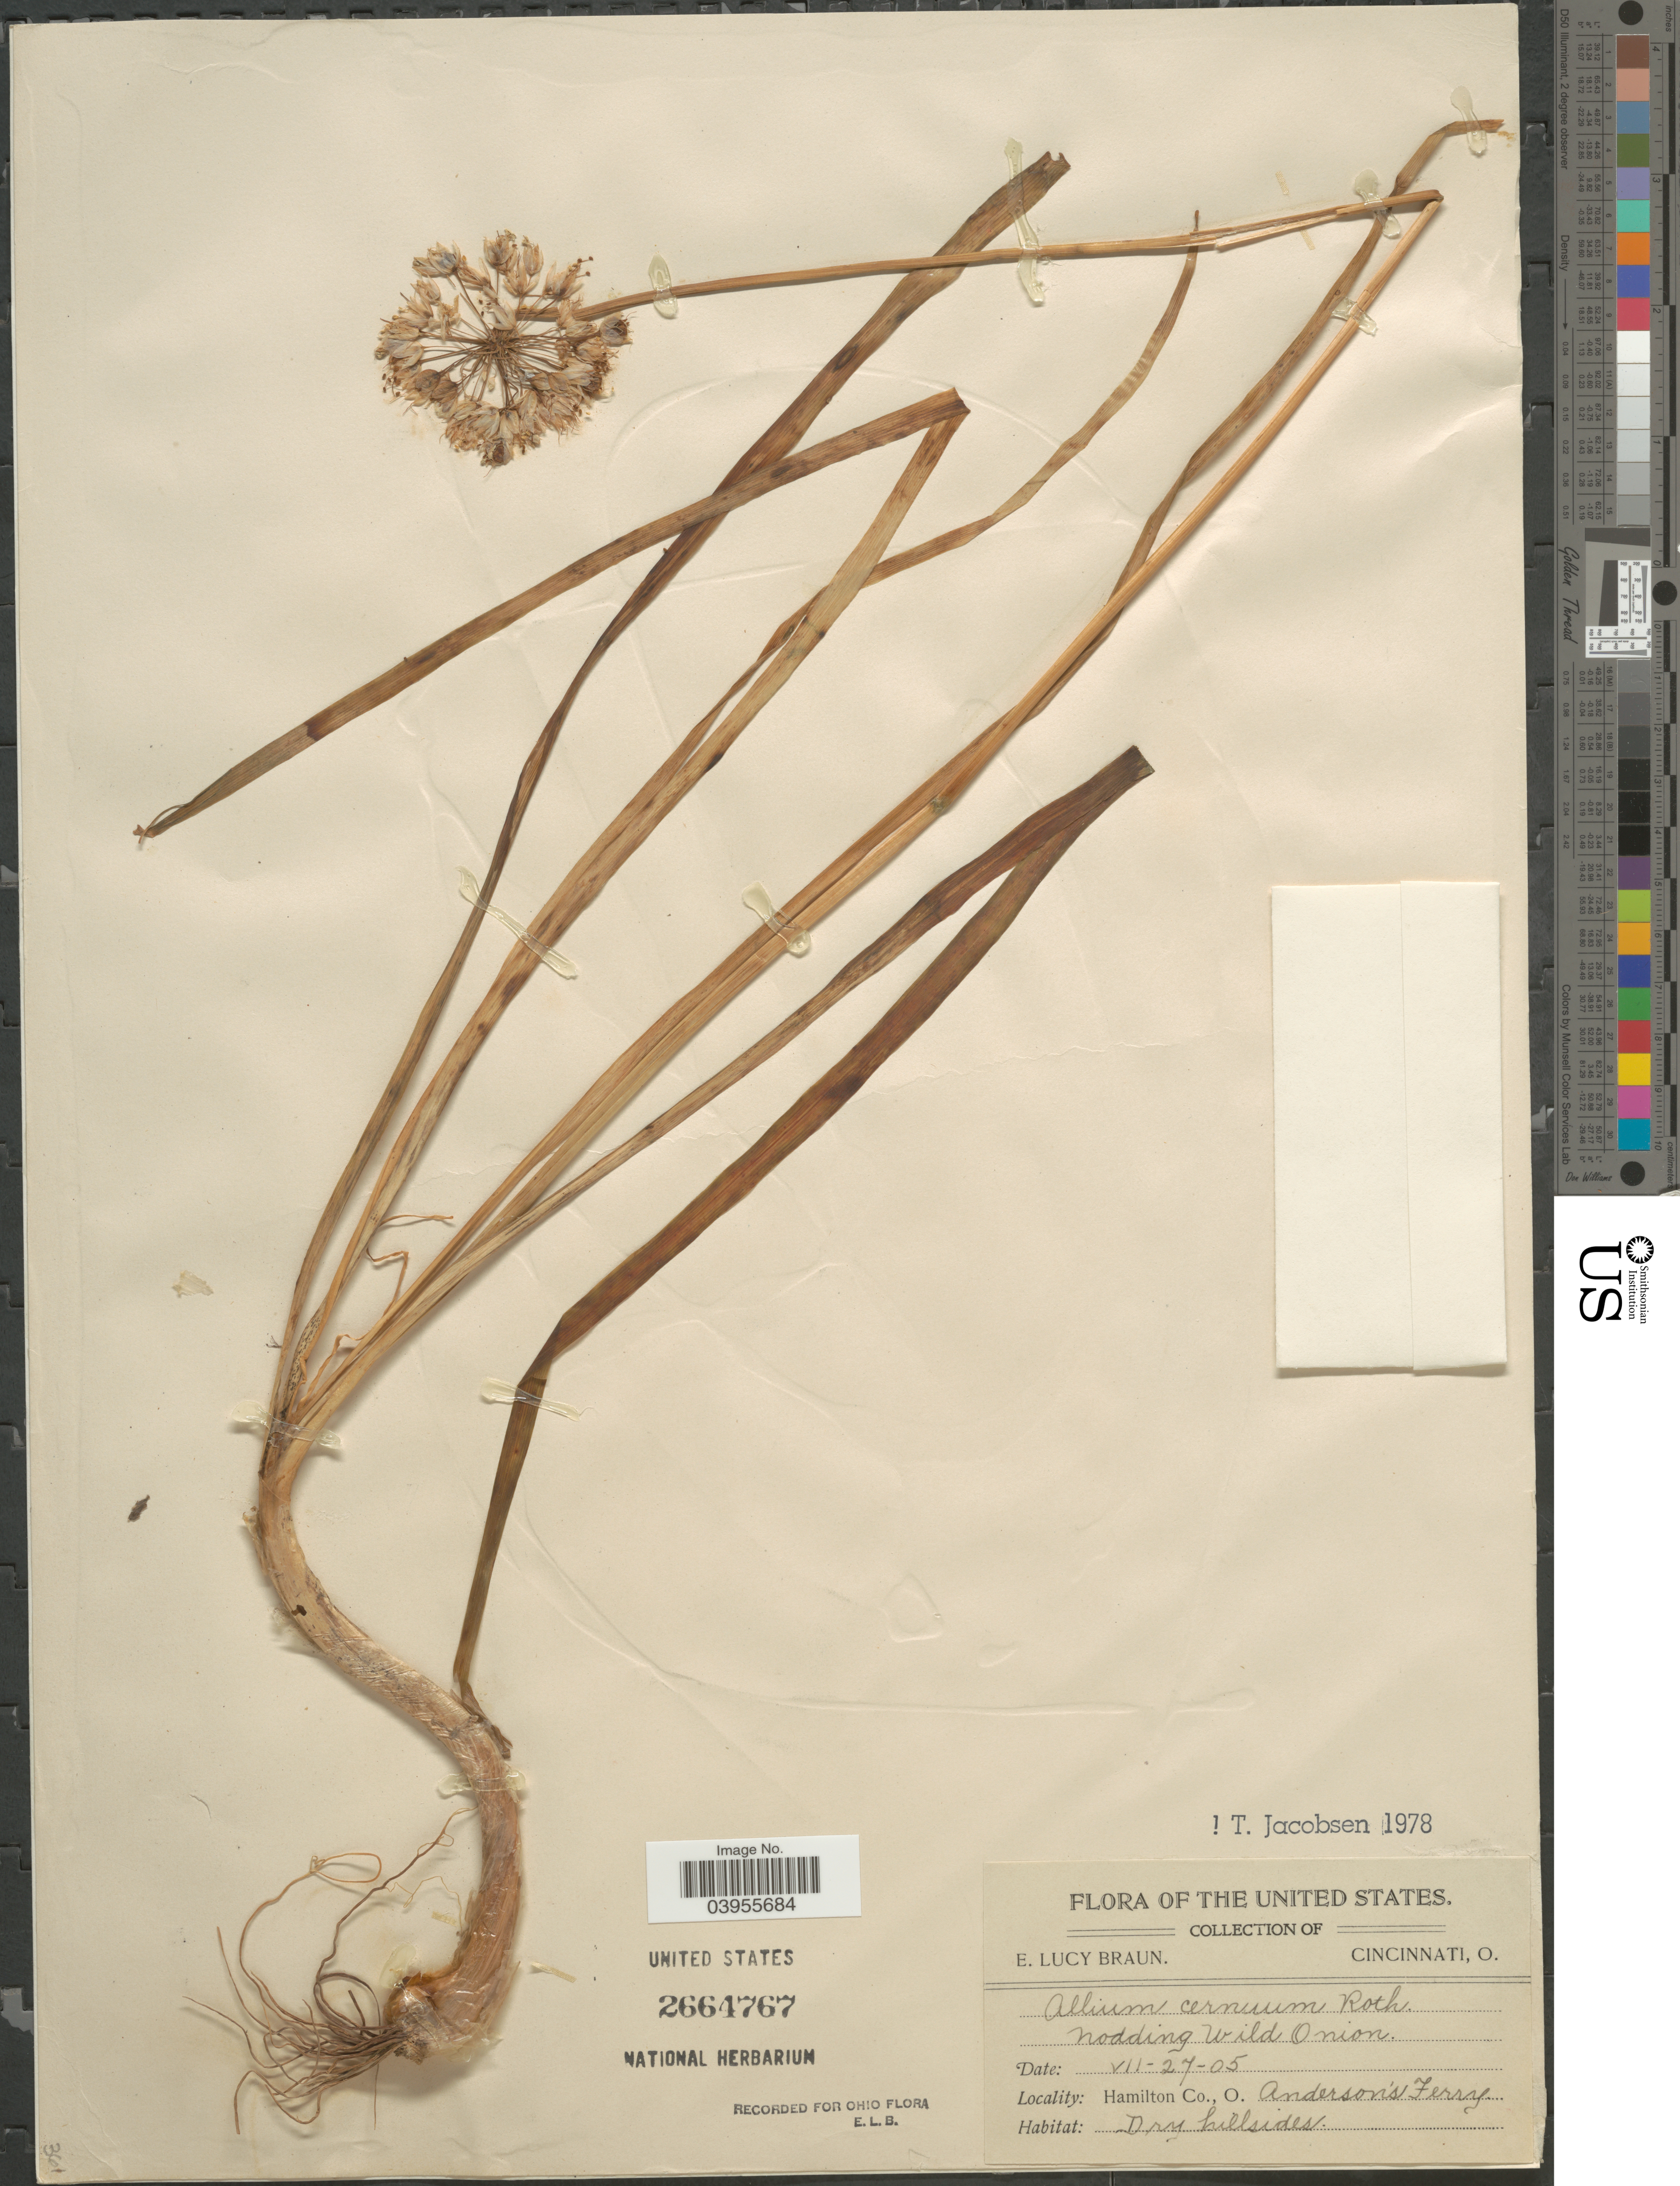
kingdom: Plantae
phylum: Tracheophyta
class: Liliopsida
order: Asparagales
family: Amaryllidaceae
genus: Allium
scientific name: Allium cernuum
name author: Roth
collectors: E. L. Braun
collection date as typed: Transcribed d/m/y: 27/7/5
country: United States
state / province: Ohio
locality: Hamilton Co., Anderson's Ferry.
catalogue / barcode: US 2664767